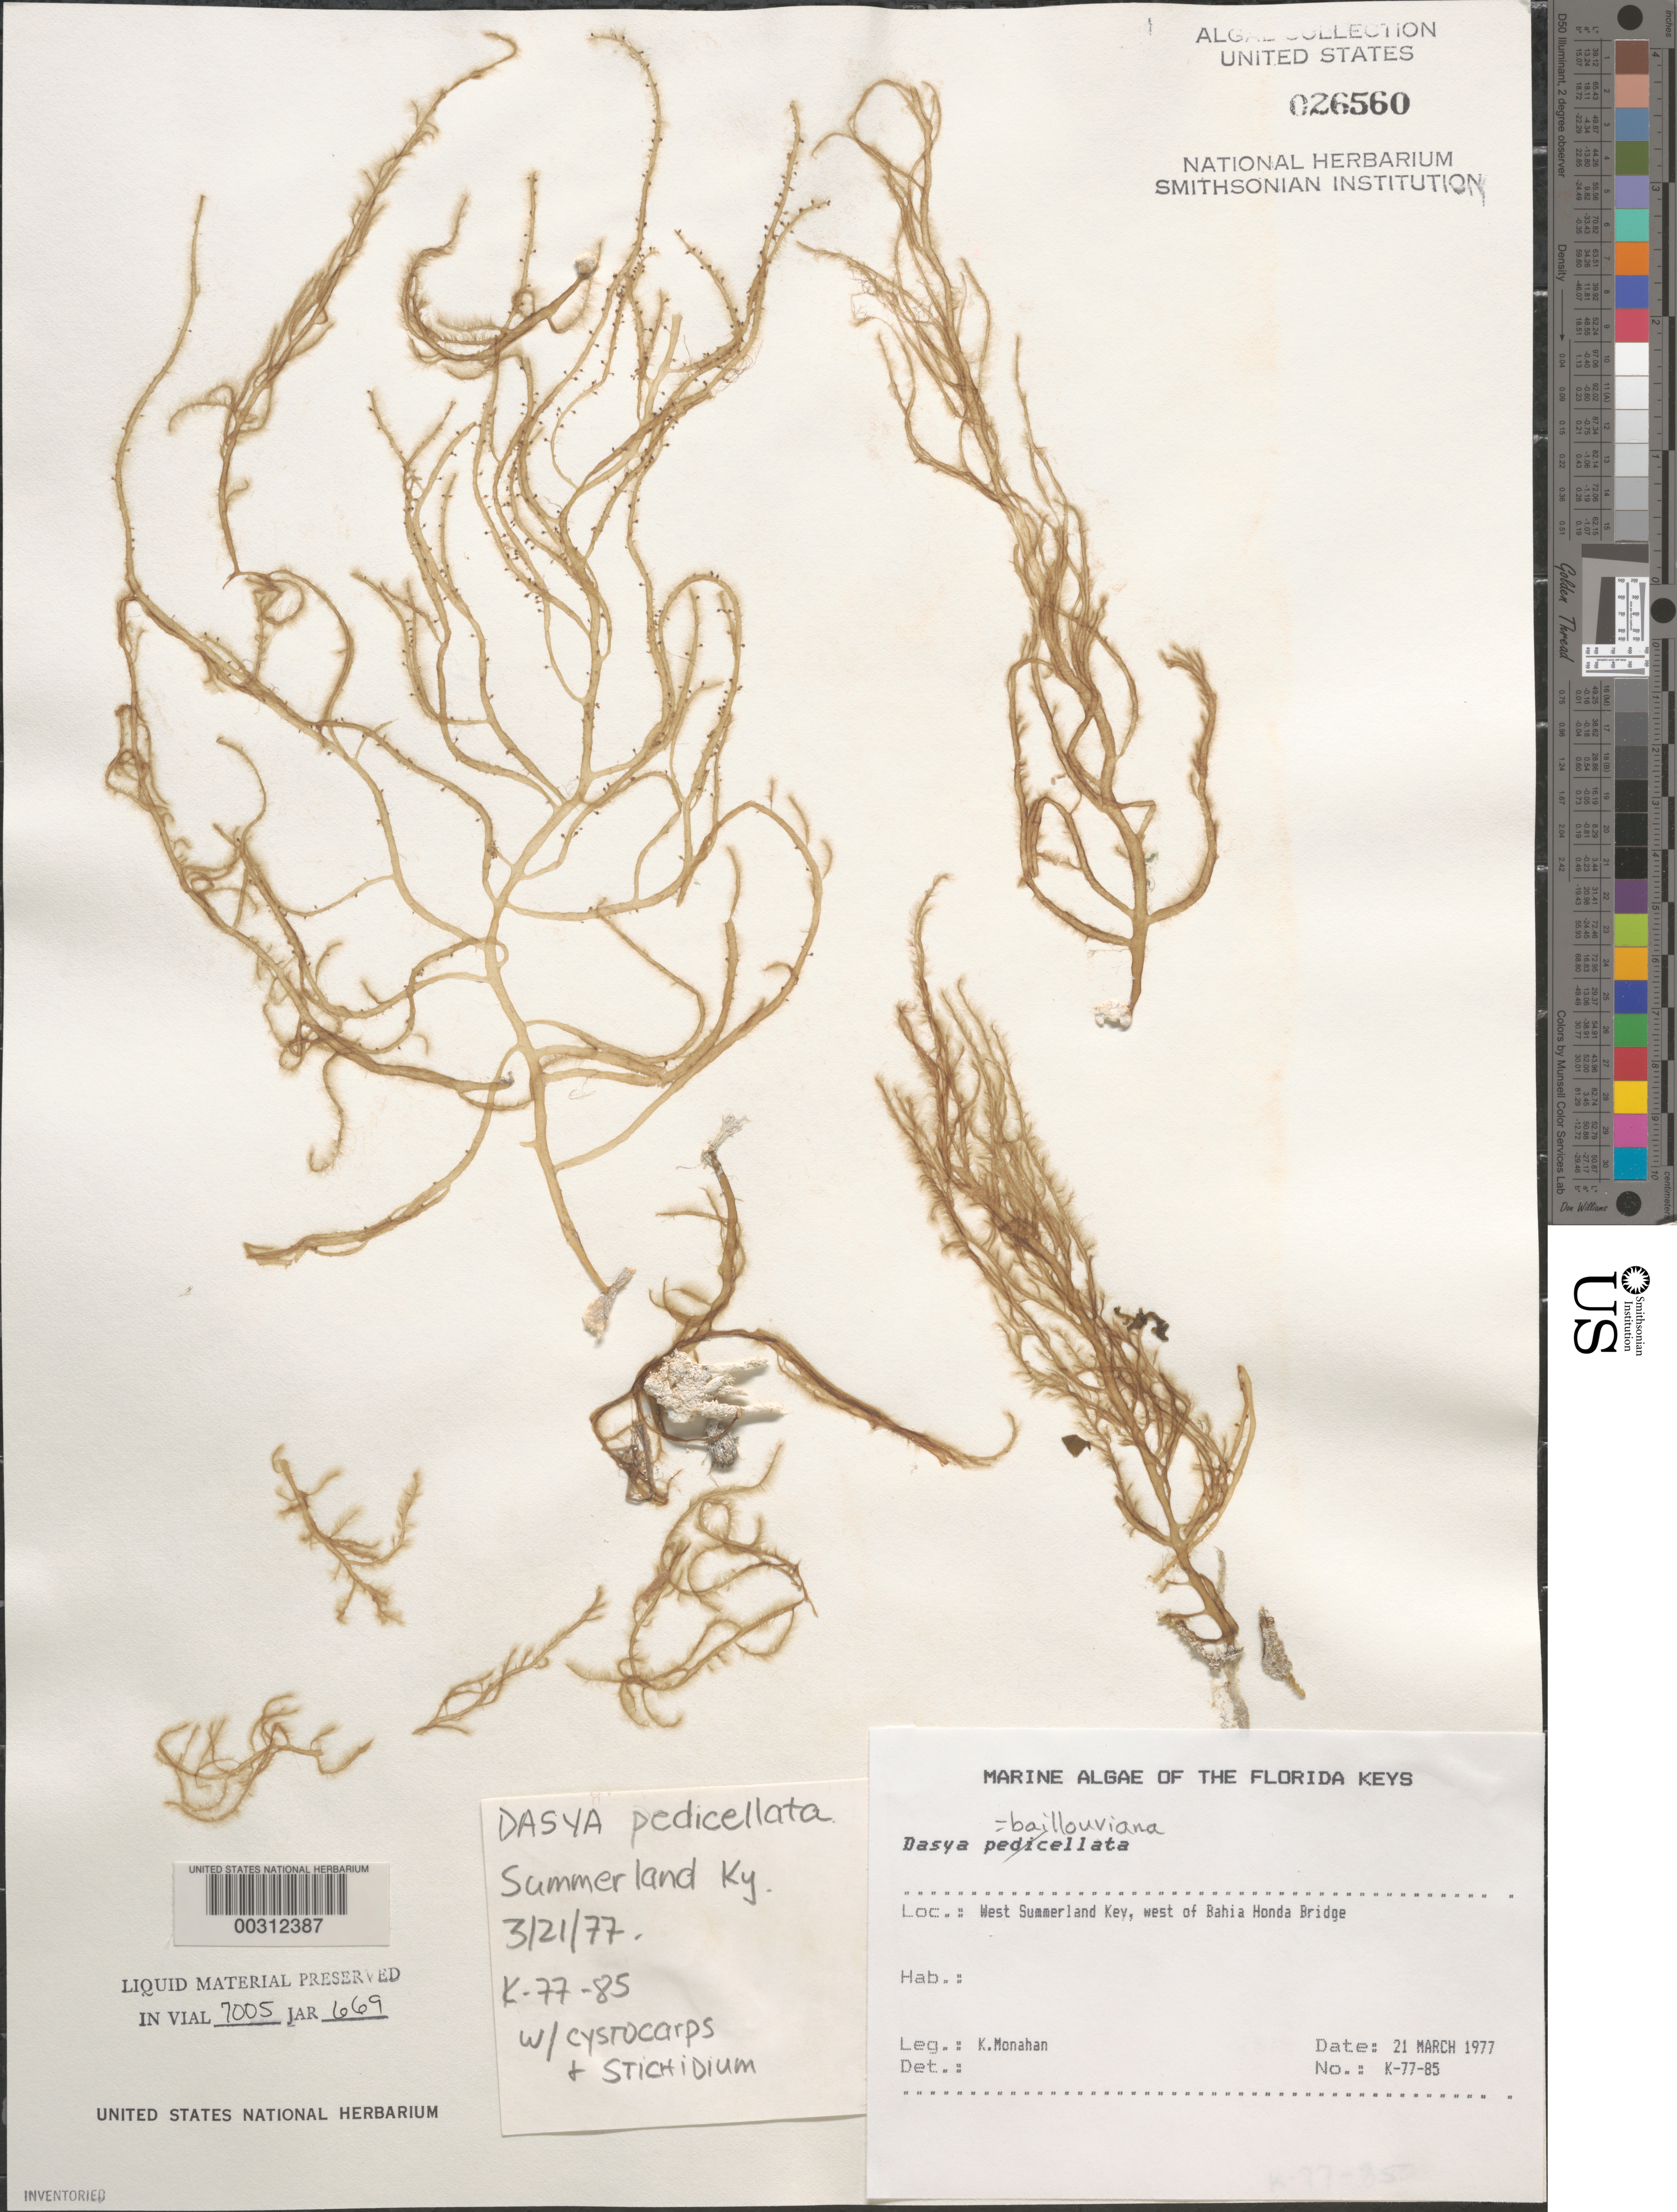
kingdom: Plantae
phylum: Rhodophyta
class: Florideophyceae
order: Ceramiales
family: Dasyaceae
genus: Dasya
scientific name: Dasya pedicellata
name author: (C. Agardh) C. Agardh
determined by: Algae name updating Project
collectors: K. Monahan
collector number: K-77-85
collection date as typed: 21 Mar 1977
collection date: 1977-03-21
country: United States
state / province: Florida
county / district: Monroe County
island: West Summerland Key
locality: West of Bahia Honda Bridge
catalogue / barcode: US 26560